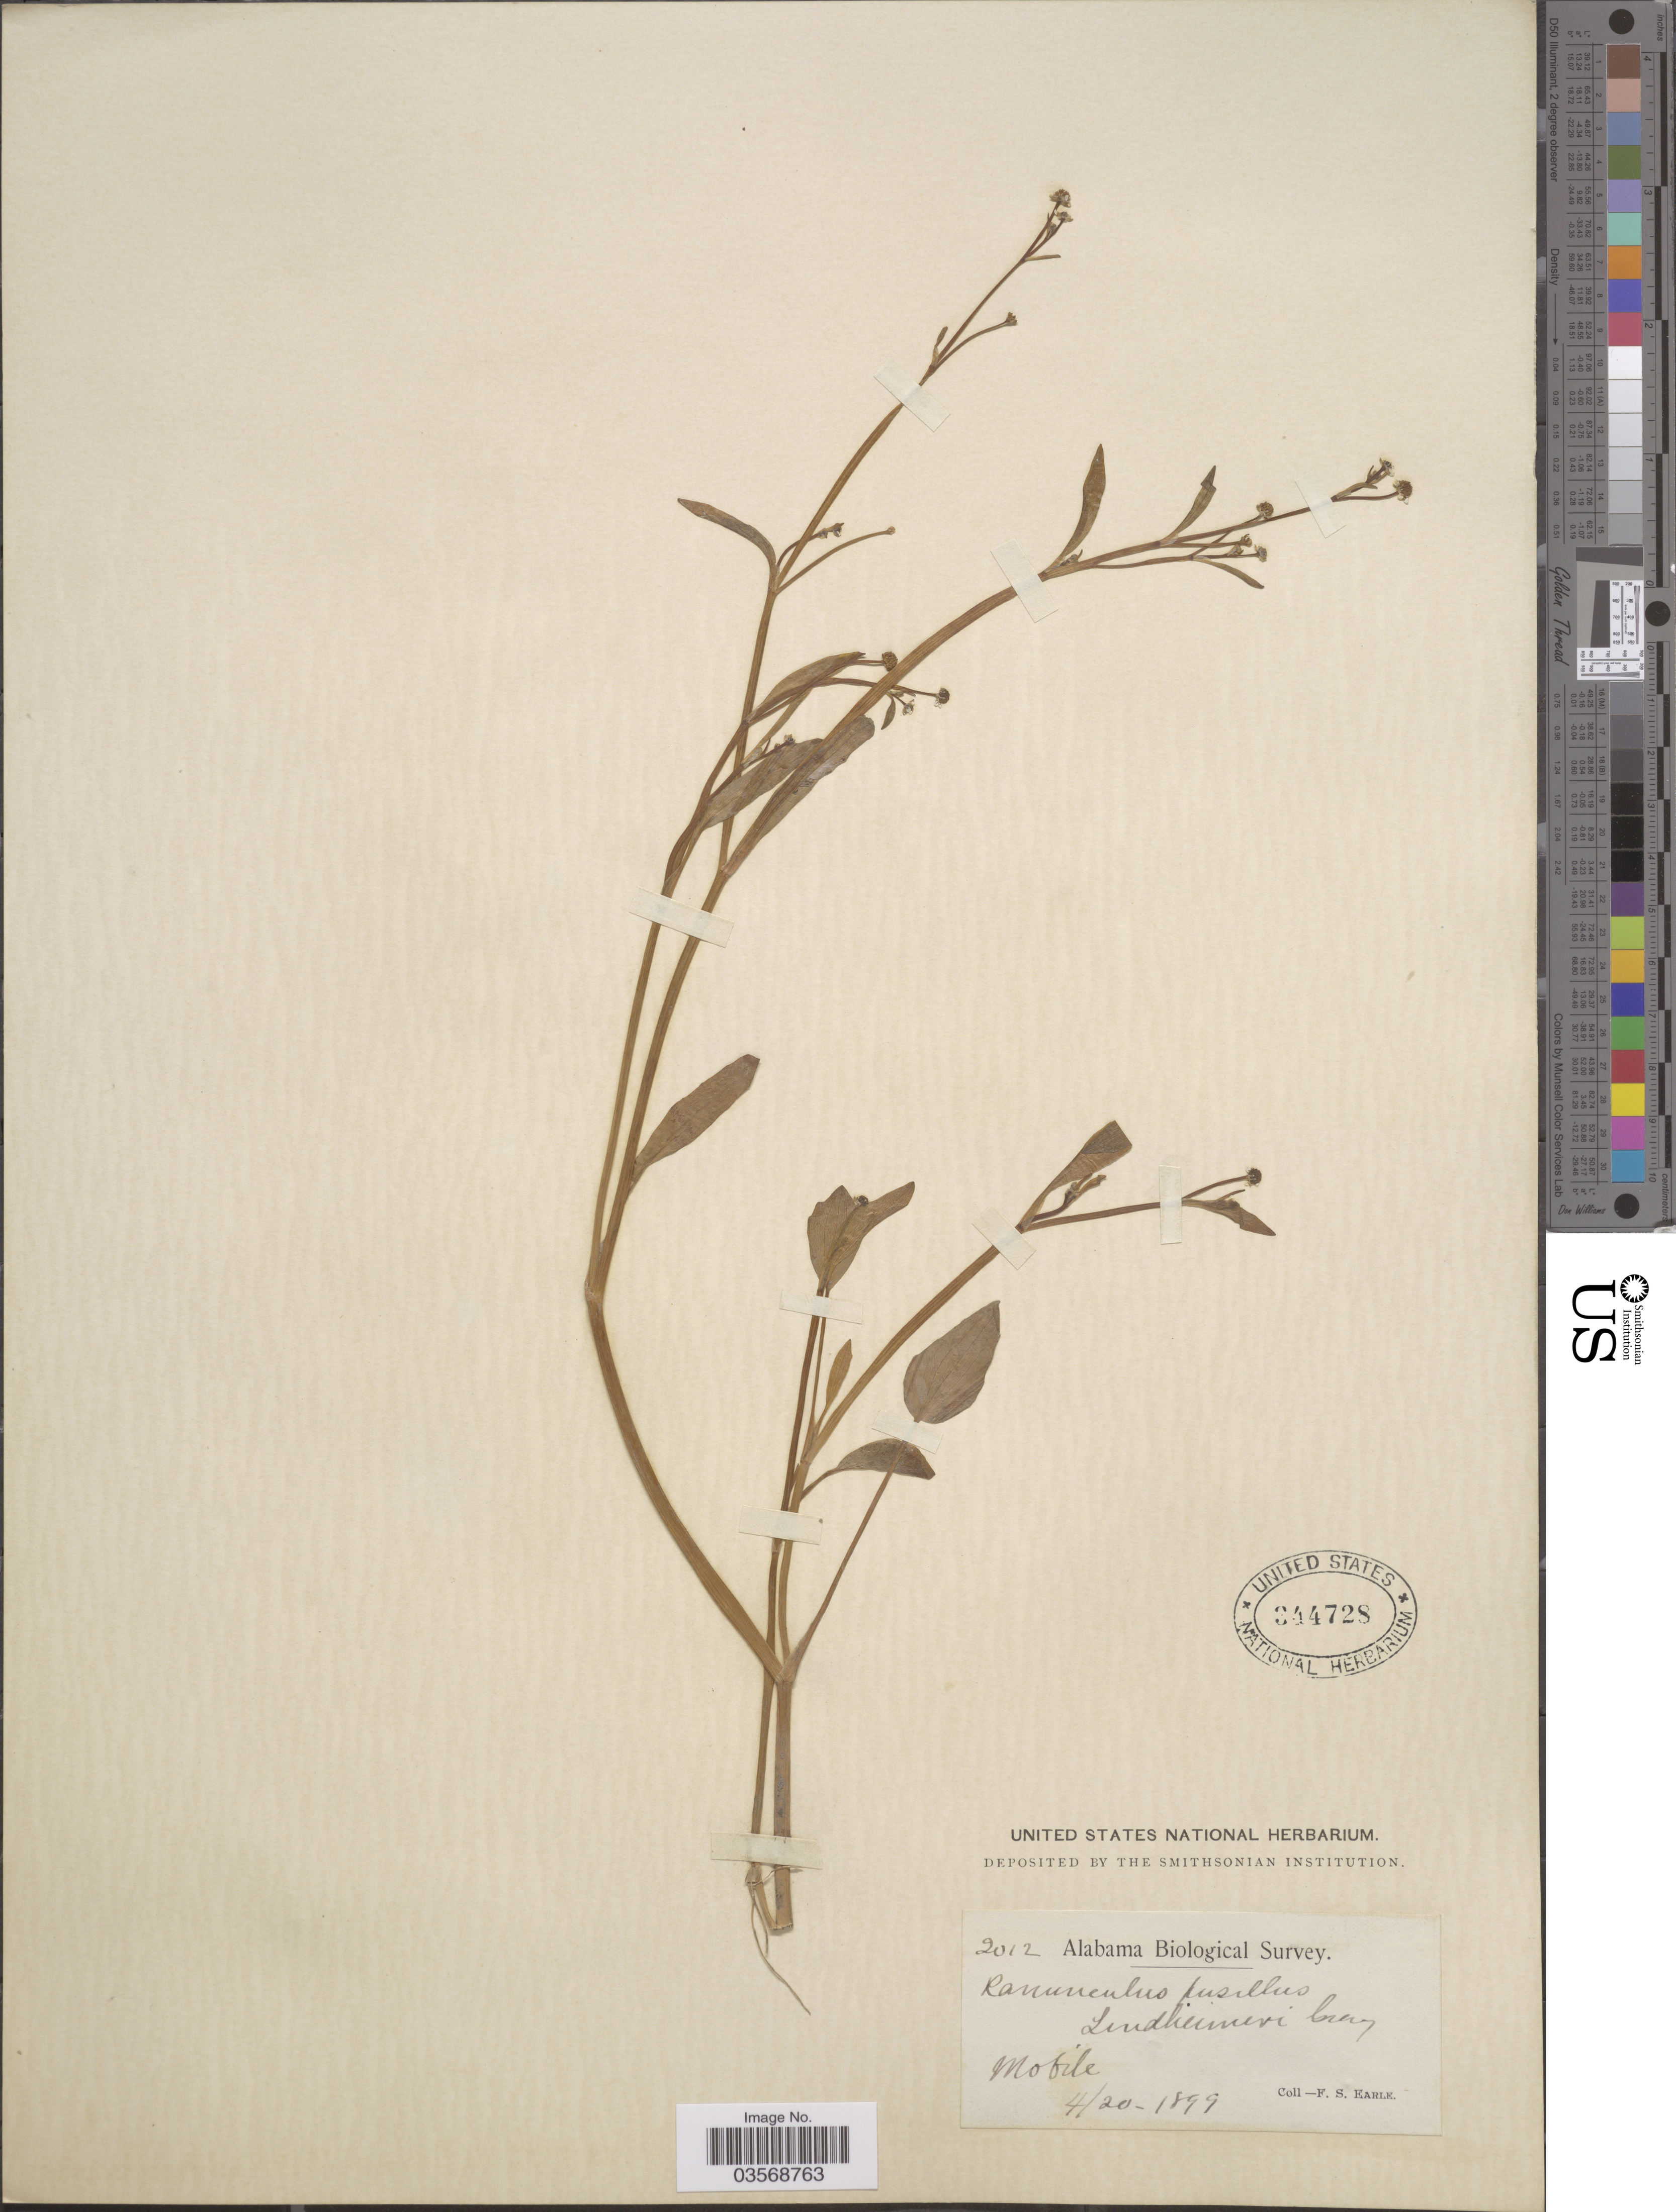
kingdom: Plantae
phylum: Tracheophyta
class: Magnoliopsida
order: Ranunculales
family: Ranunculaceae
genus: Ranunculus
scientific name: Ranunculus pusillus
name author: Poir.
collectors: F. S. Earle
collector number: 2012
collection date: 1899-04-20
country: United States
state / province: Alabama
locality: Mobile.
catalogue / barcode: US 344728